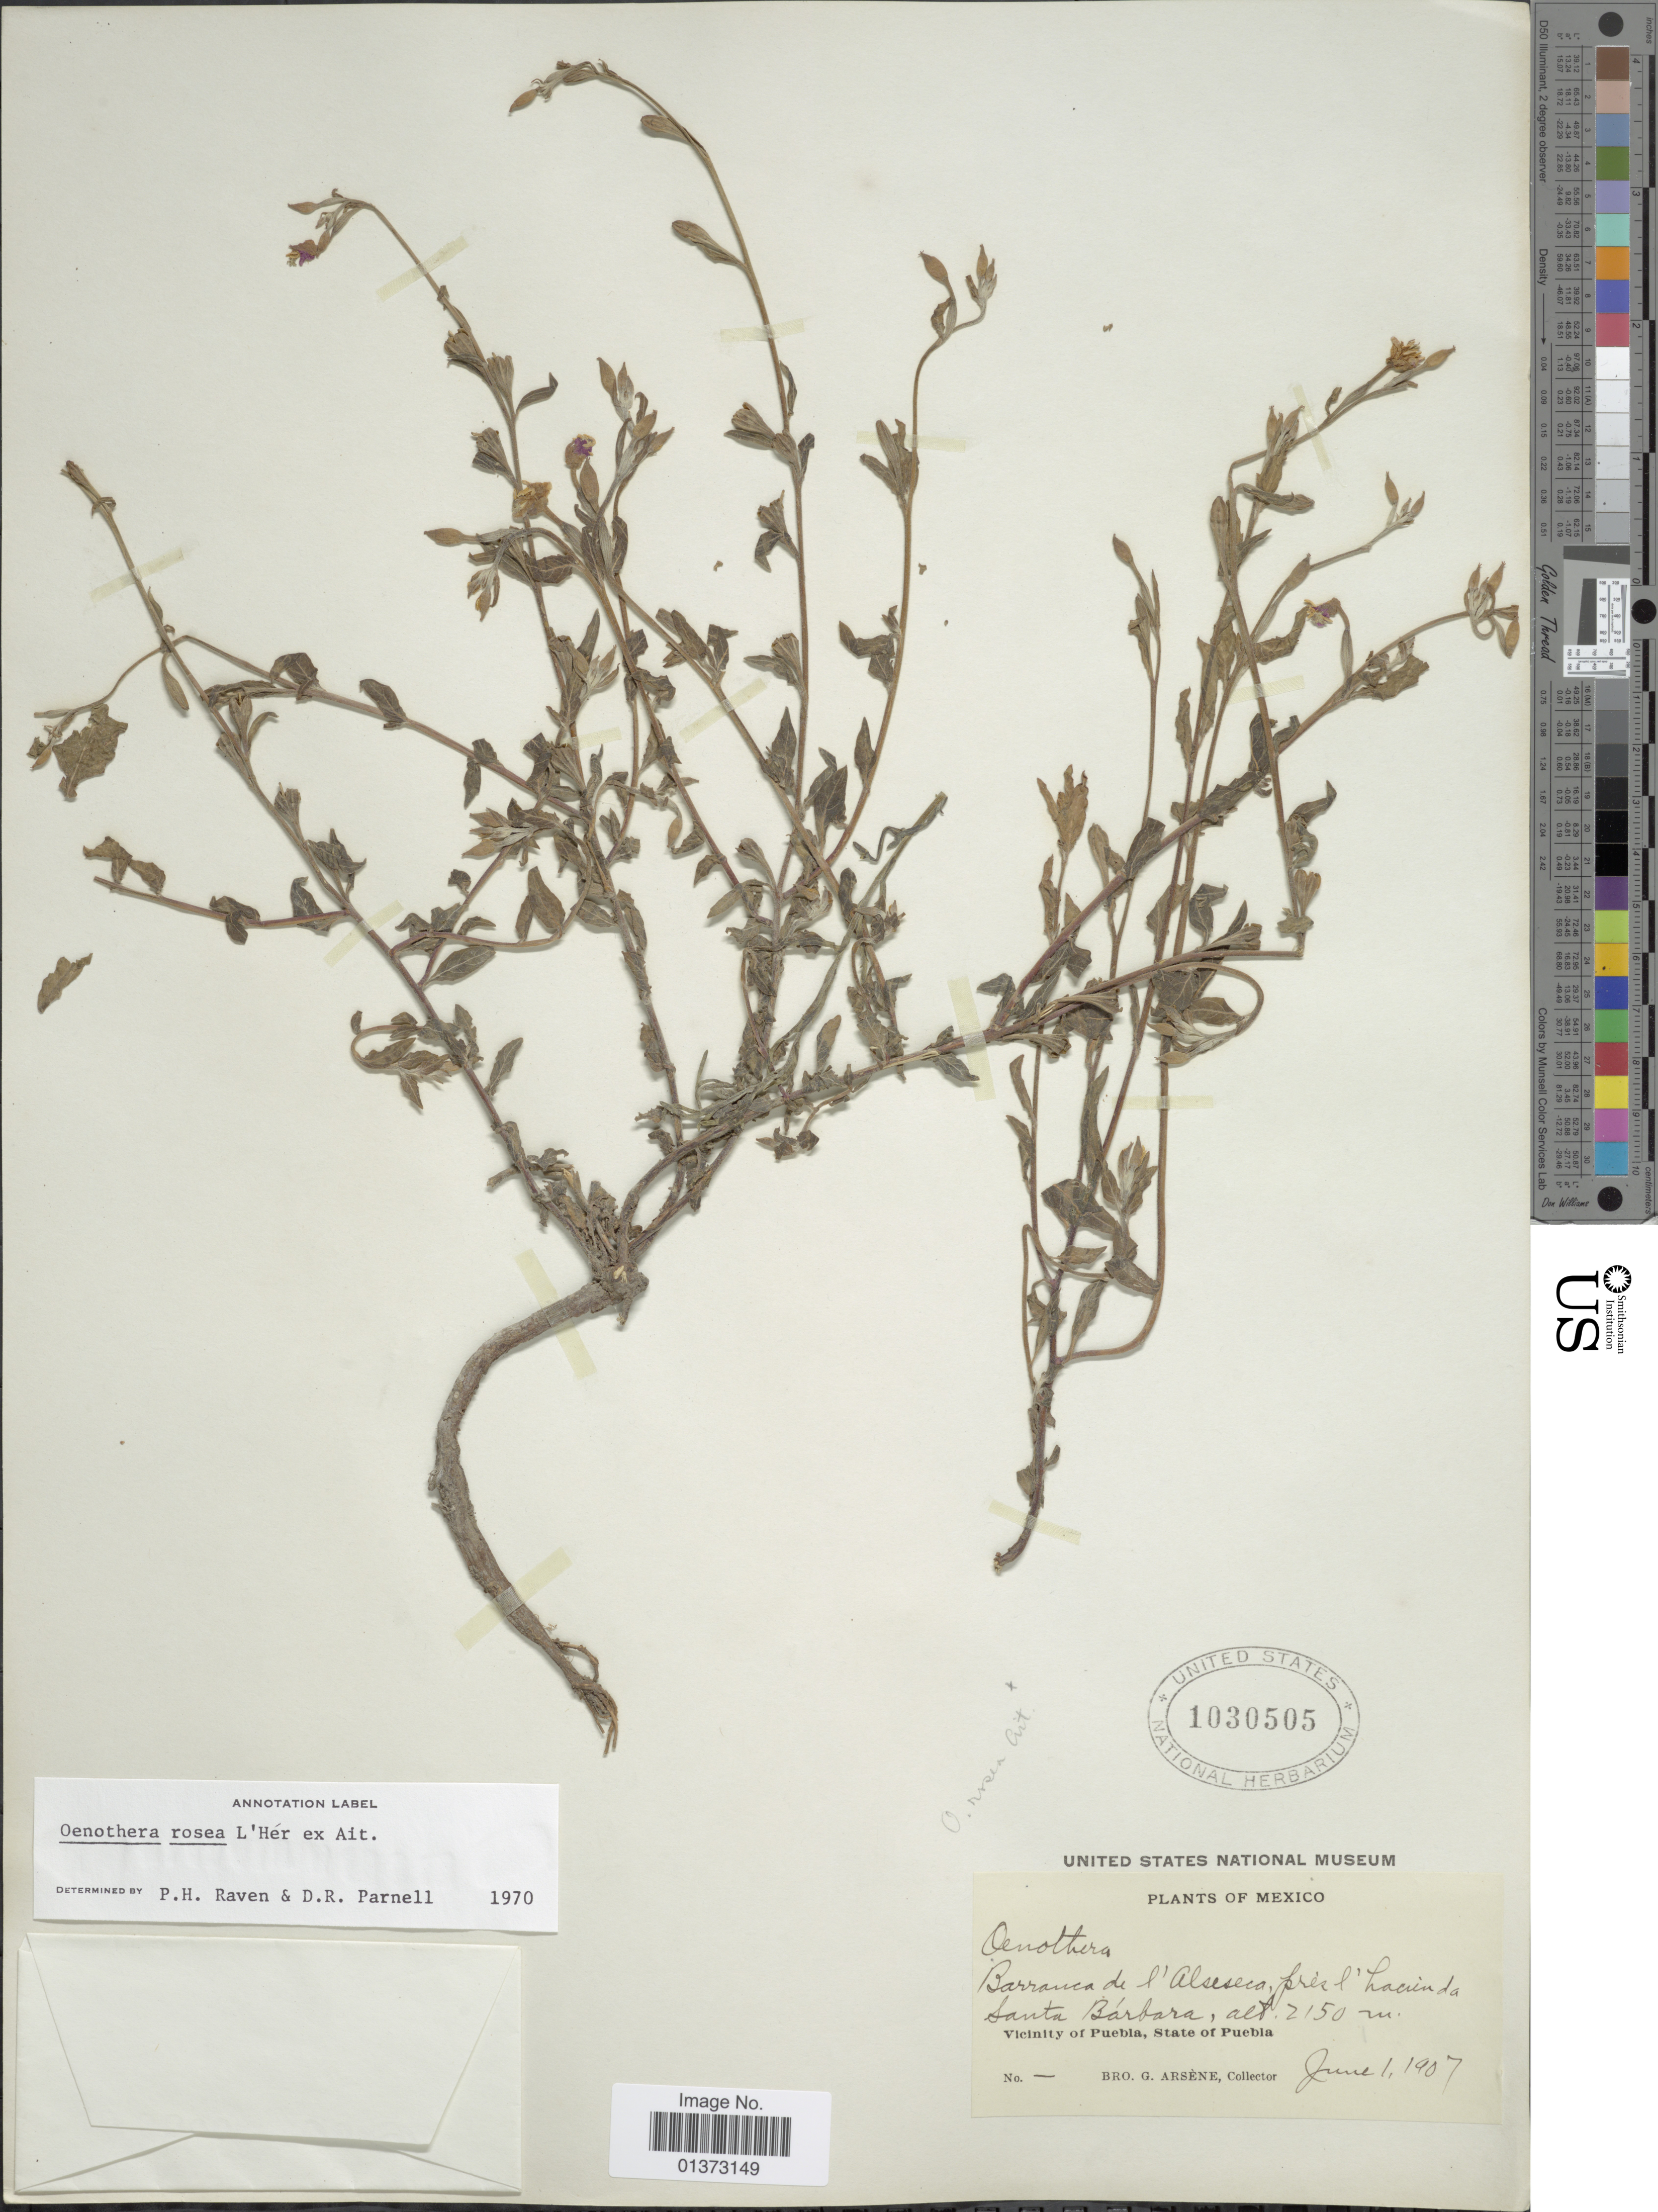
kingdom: Plantae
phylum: Tracheophyta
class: Magnoliopsida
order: Myrtales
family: Onagraceae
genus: Oenothera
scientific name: Oenothera rosea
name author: L'Hér. ex Aiton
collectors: Bro. G. Arsène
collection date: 1907-06-01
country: Mexico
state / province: Puebla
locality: Barranca de l'Alseseca, pres l'hacienda Santa Barbara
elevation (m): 2150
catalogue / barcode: US 1030505